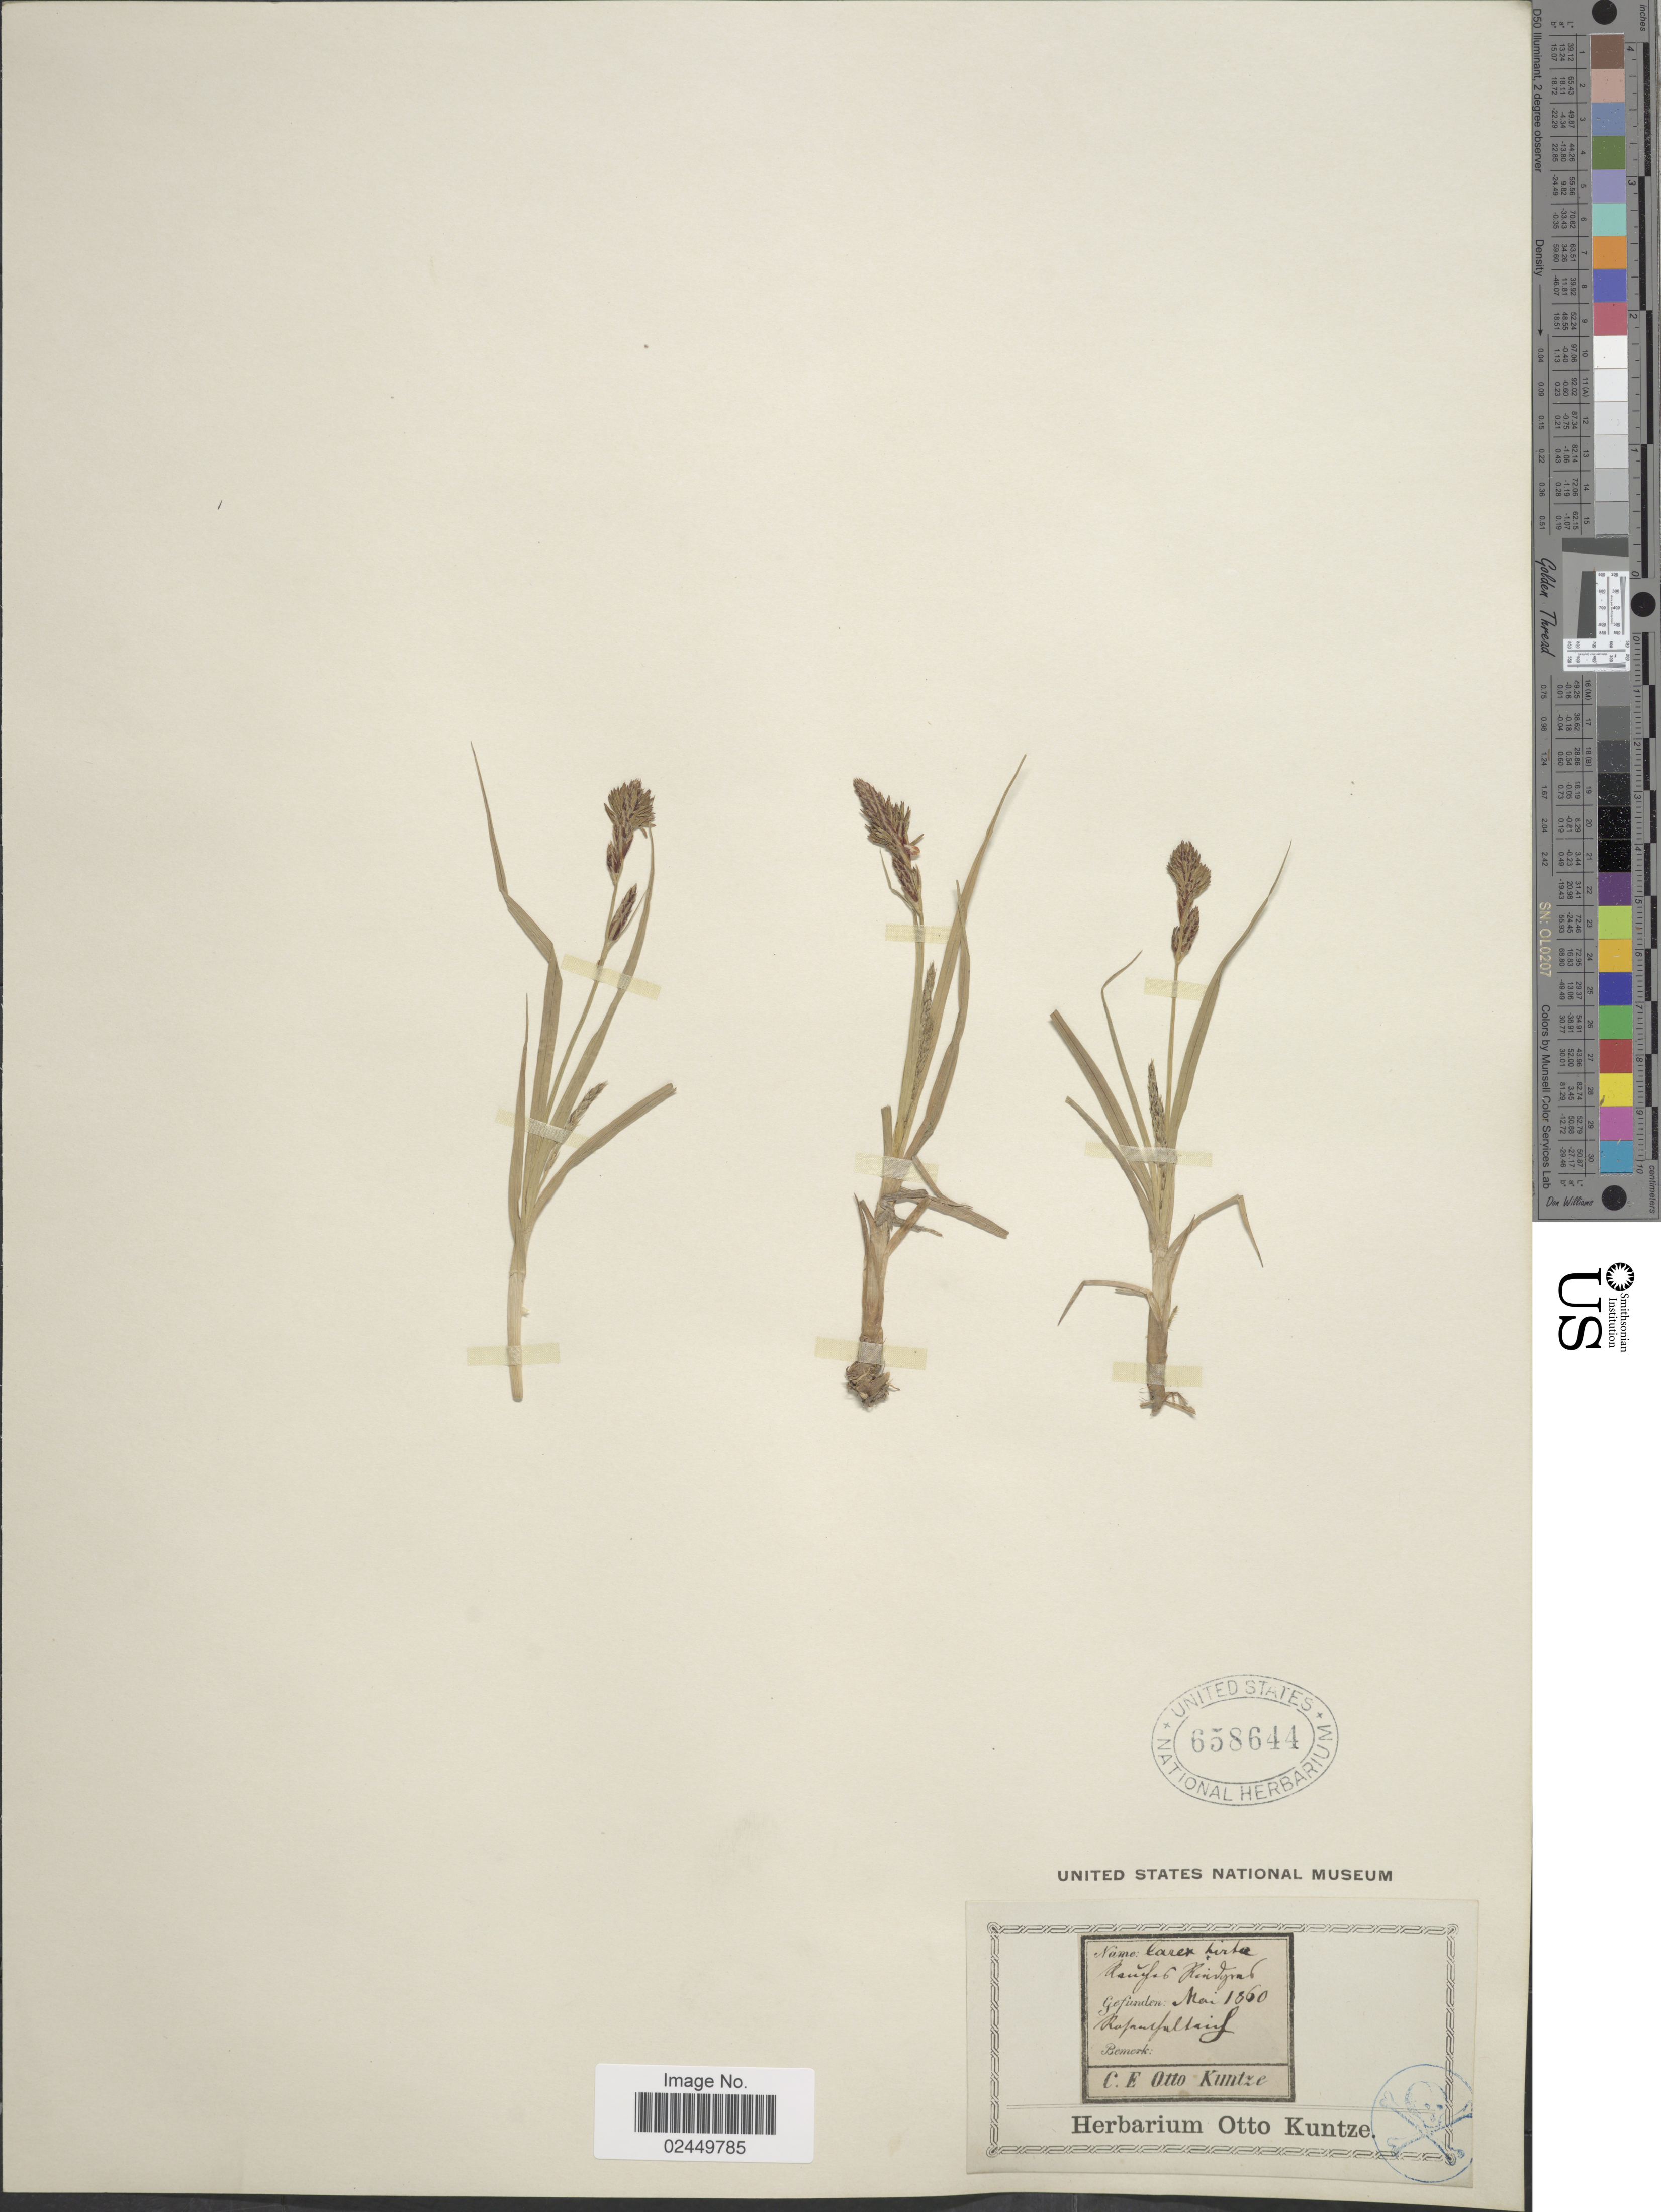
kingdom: Plantae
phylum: Tracheophyta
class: Liliopsida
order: Poales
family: Cyperaceae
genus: Carex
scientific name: Carex hirta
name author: L.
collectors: C.E.O. Kuntze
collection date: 1860-05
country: Germany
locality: Rapanssullains [interpreted]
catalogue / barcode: US 658644